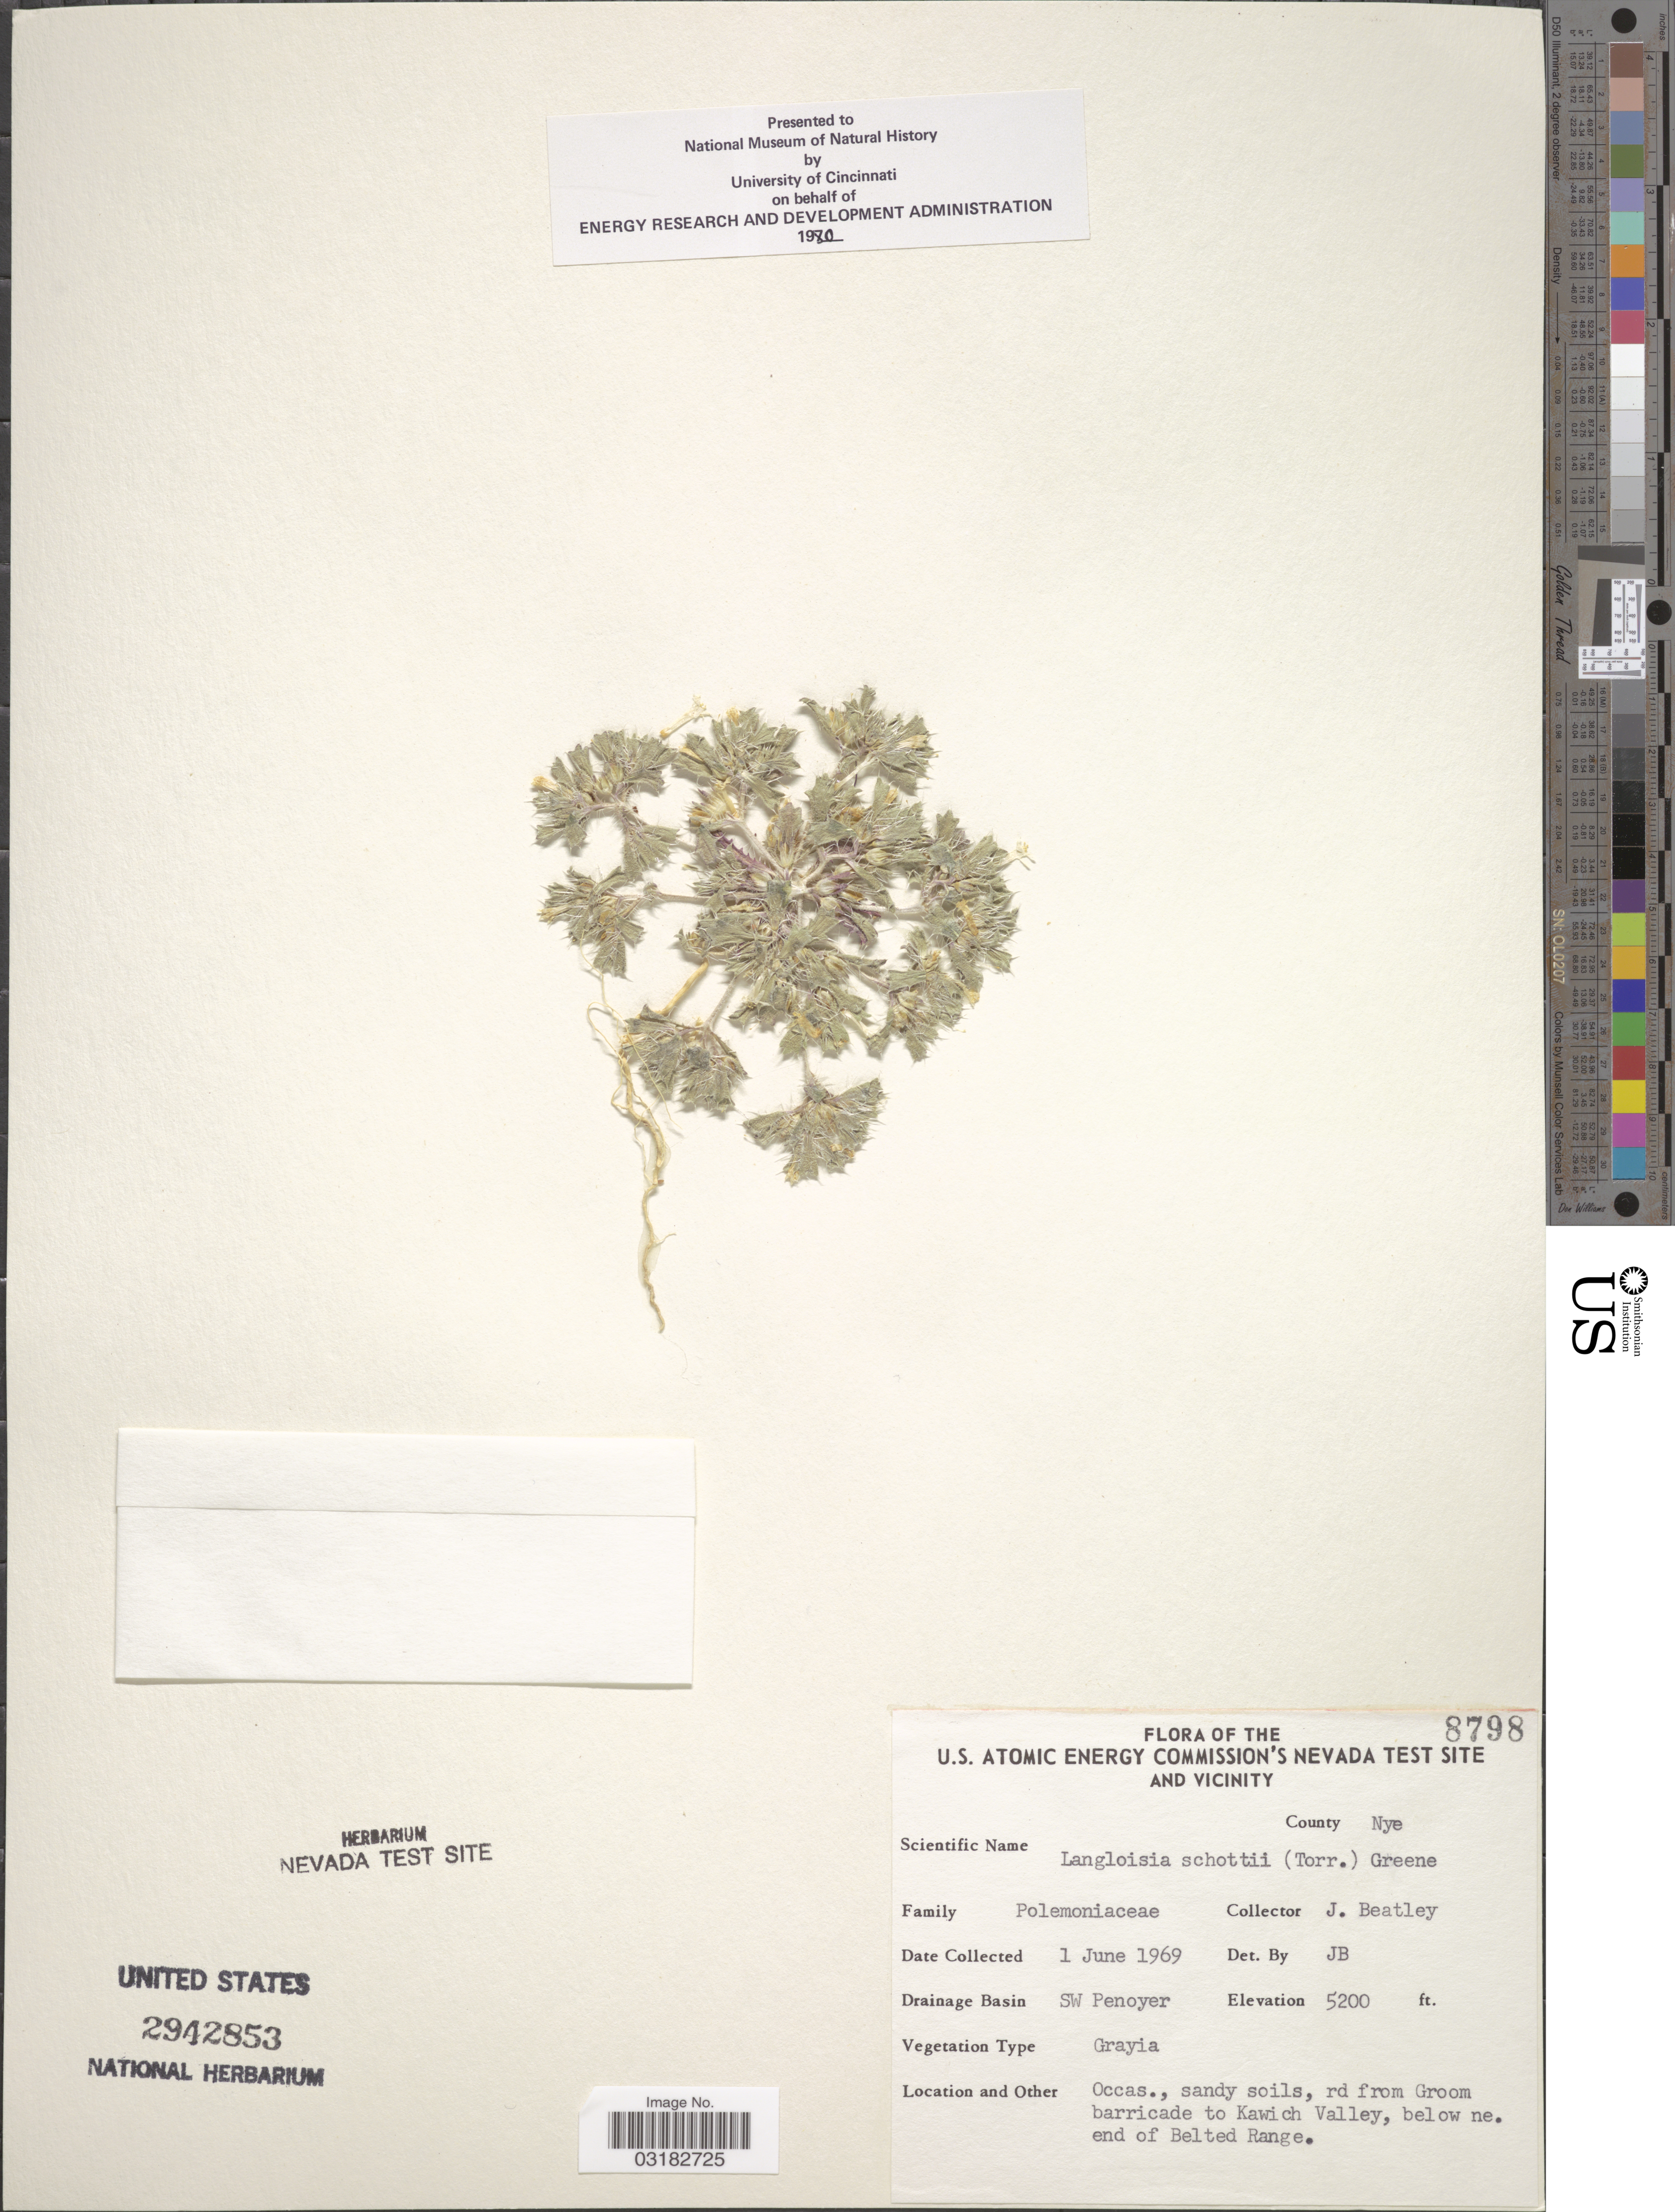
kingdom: Plantae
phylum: Tracheophyta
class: Magnoliopsida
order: Ericales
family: Polemoniaceae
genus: Loeseliastrum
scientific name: Loeseliastrum schottii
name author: (Torr.) Timbrook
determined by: Strong, Mark T., (BOT), Smithsonian Institution - National Museum of Natural History (UNITED STATES)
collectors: J. C. Beatley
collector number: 8798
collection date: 1969-06-01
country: United States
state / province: Nevada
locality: U.S. Atomic Energy Commission's Nevada Test Site and vicinity. County Nye. Drainage Basin SW Penoyer. Rd from Groom barricade to Kawich Valley, below ne. end of Belted Range.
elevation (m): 1585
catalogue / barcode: US 2942853